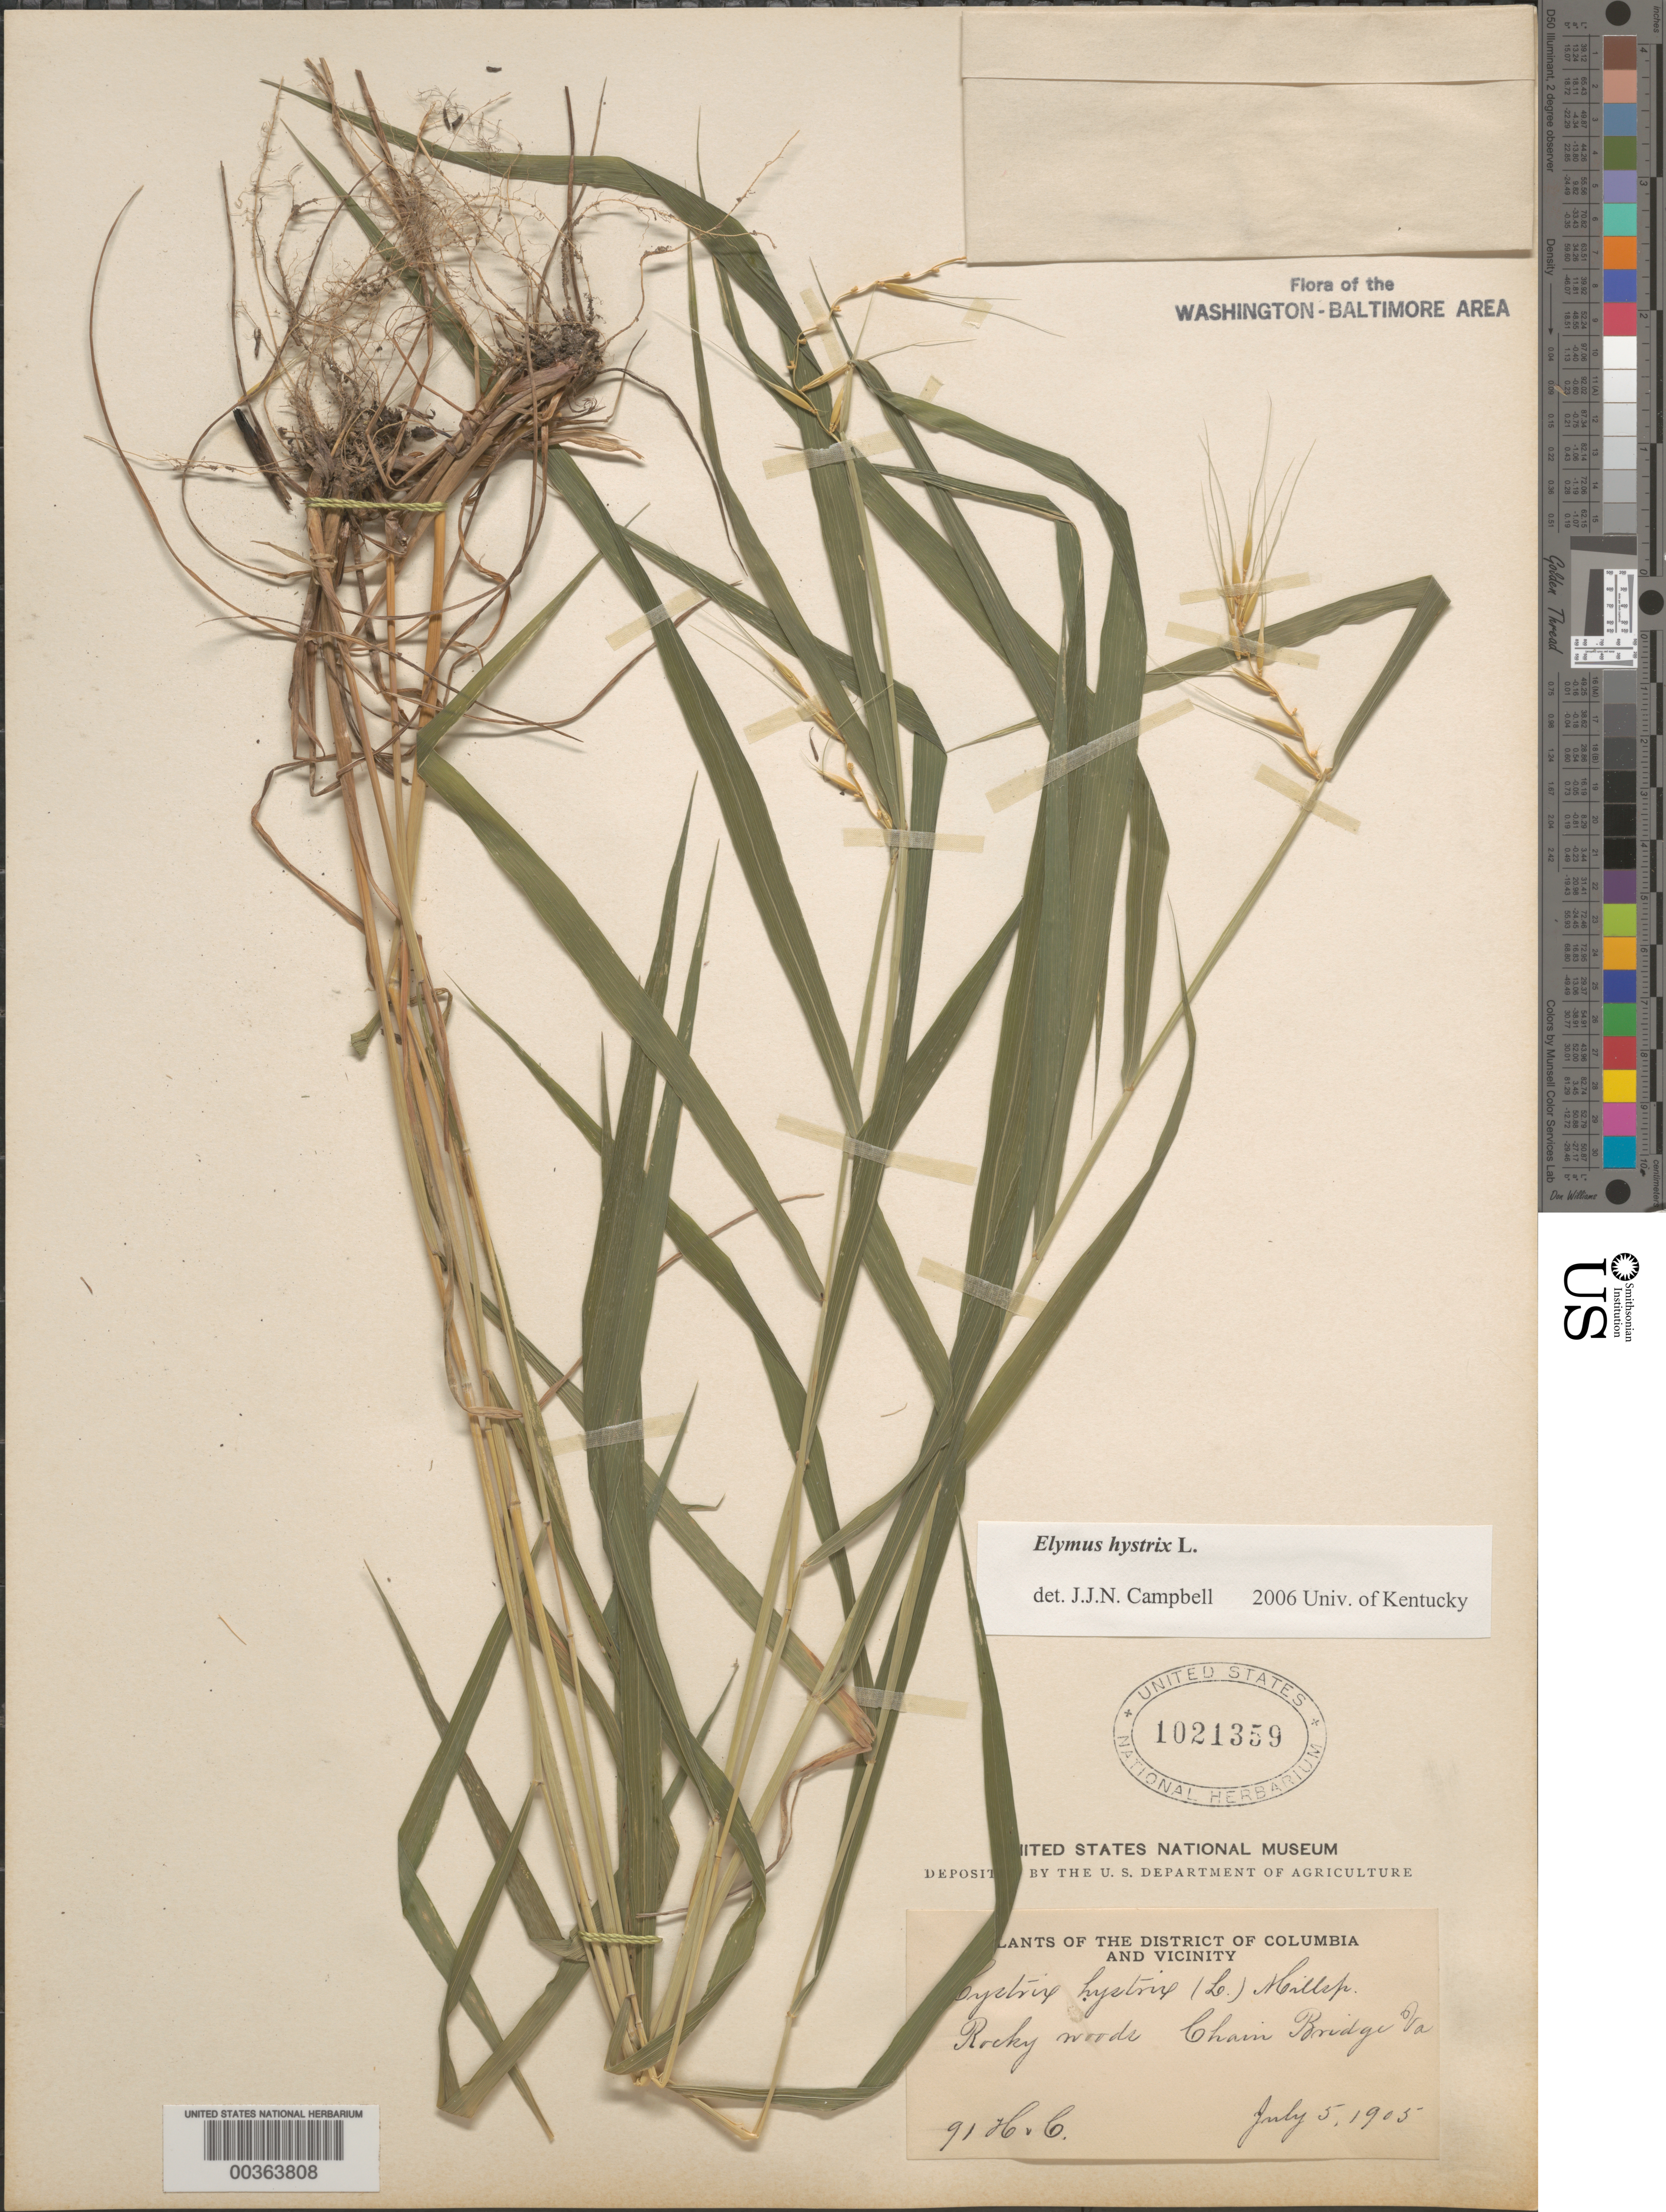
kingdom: Plantae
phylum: Tracheophyta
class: Liliopsida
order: Poales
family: Poaceae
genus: Elymus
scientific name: Elymus hystrix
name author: L.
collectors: A. S. Hitchcock & A. Chase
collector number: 91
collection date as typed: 05 Jul 1905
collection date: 1905-07-05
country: United States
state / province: Virginia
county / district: Fairfax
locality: Chain Bridge C. and O. Canal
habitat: Rocky woods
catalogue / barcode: US 1021359